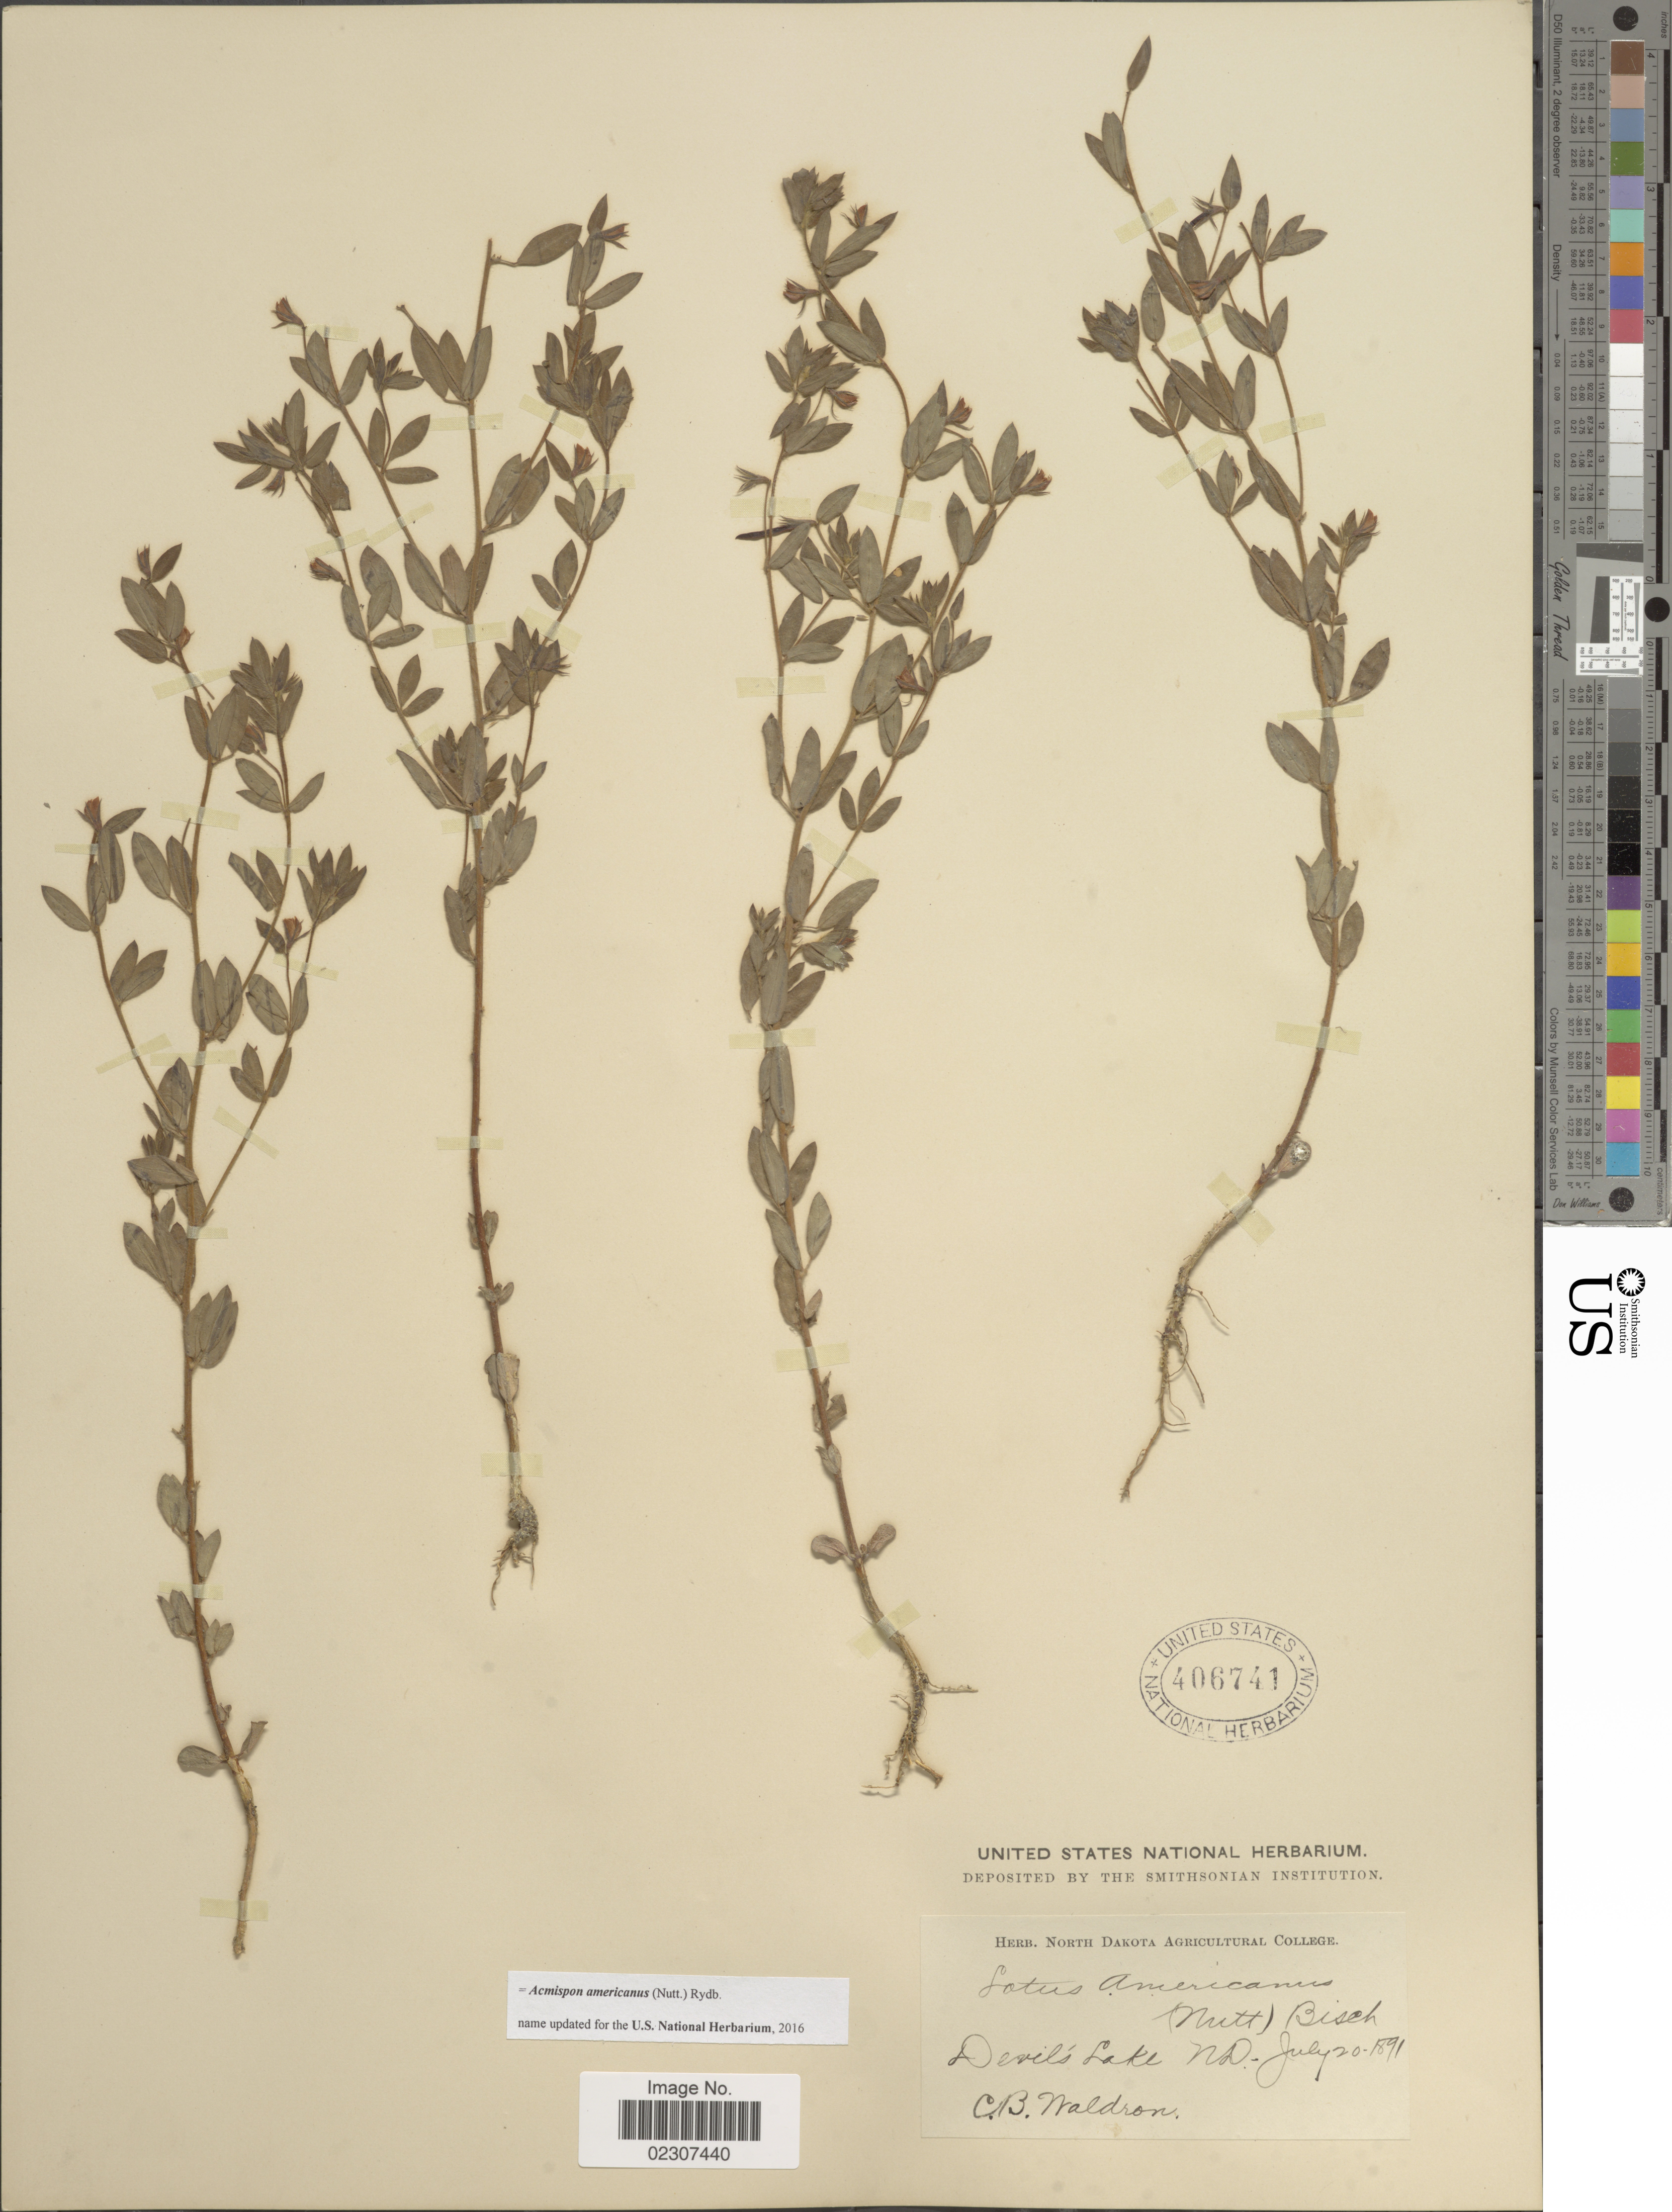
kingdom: Plantae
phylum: Tracheophyta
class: Magnoliopsida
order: Fabales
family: Fabaceae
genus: Acmispon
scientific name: Acmispon americanus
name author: (Nutt.) Rydb.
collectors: C. Waldron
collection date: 1891-07-20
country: United States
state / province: North Dakota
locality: Devil's Lake, N.D.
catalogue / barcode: US 406741